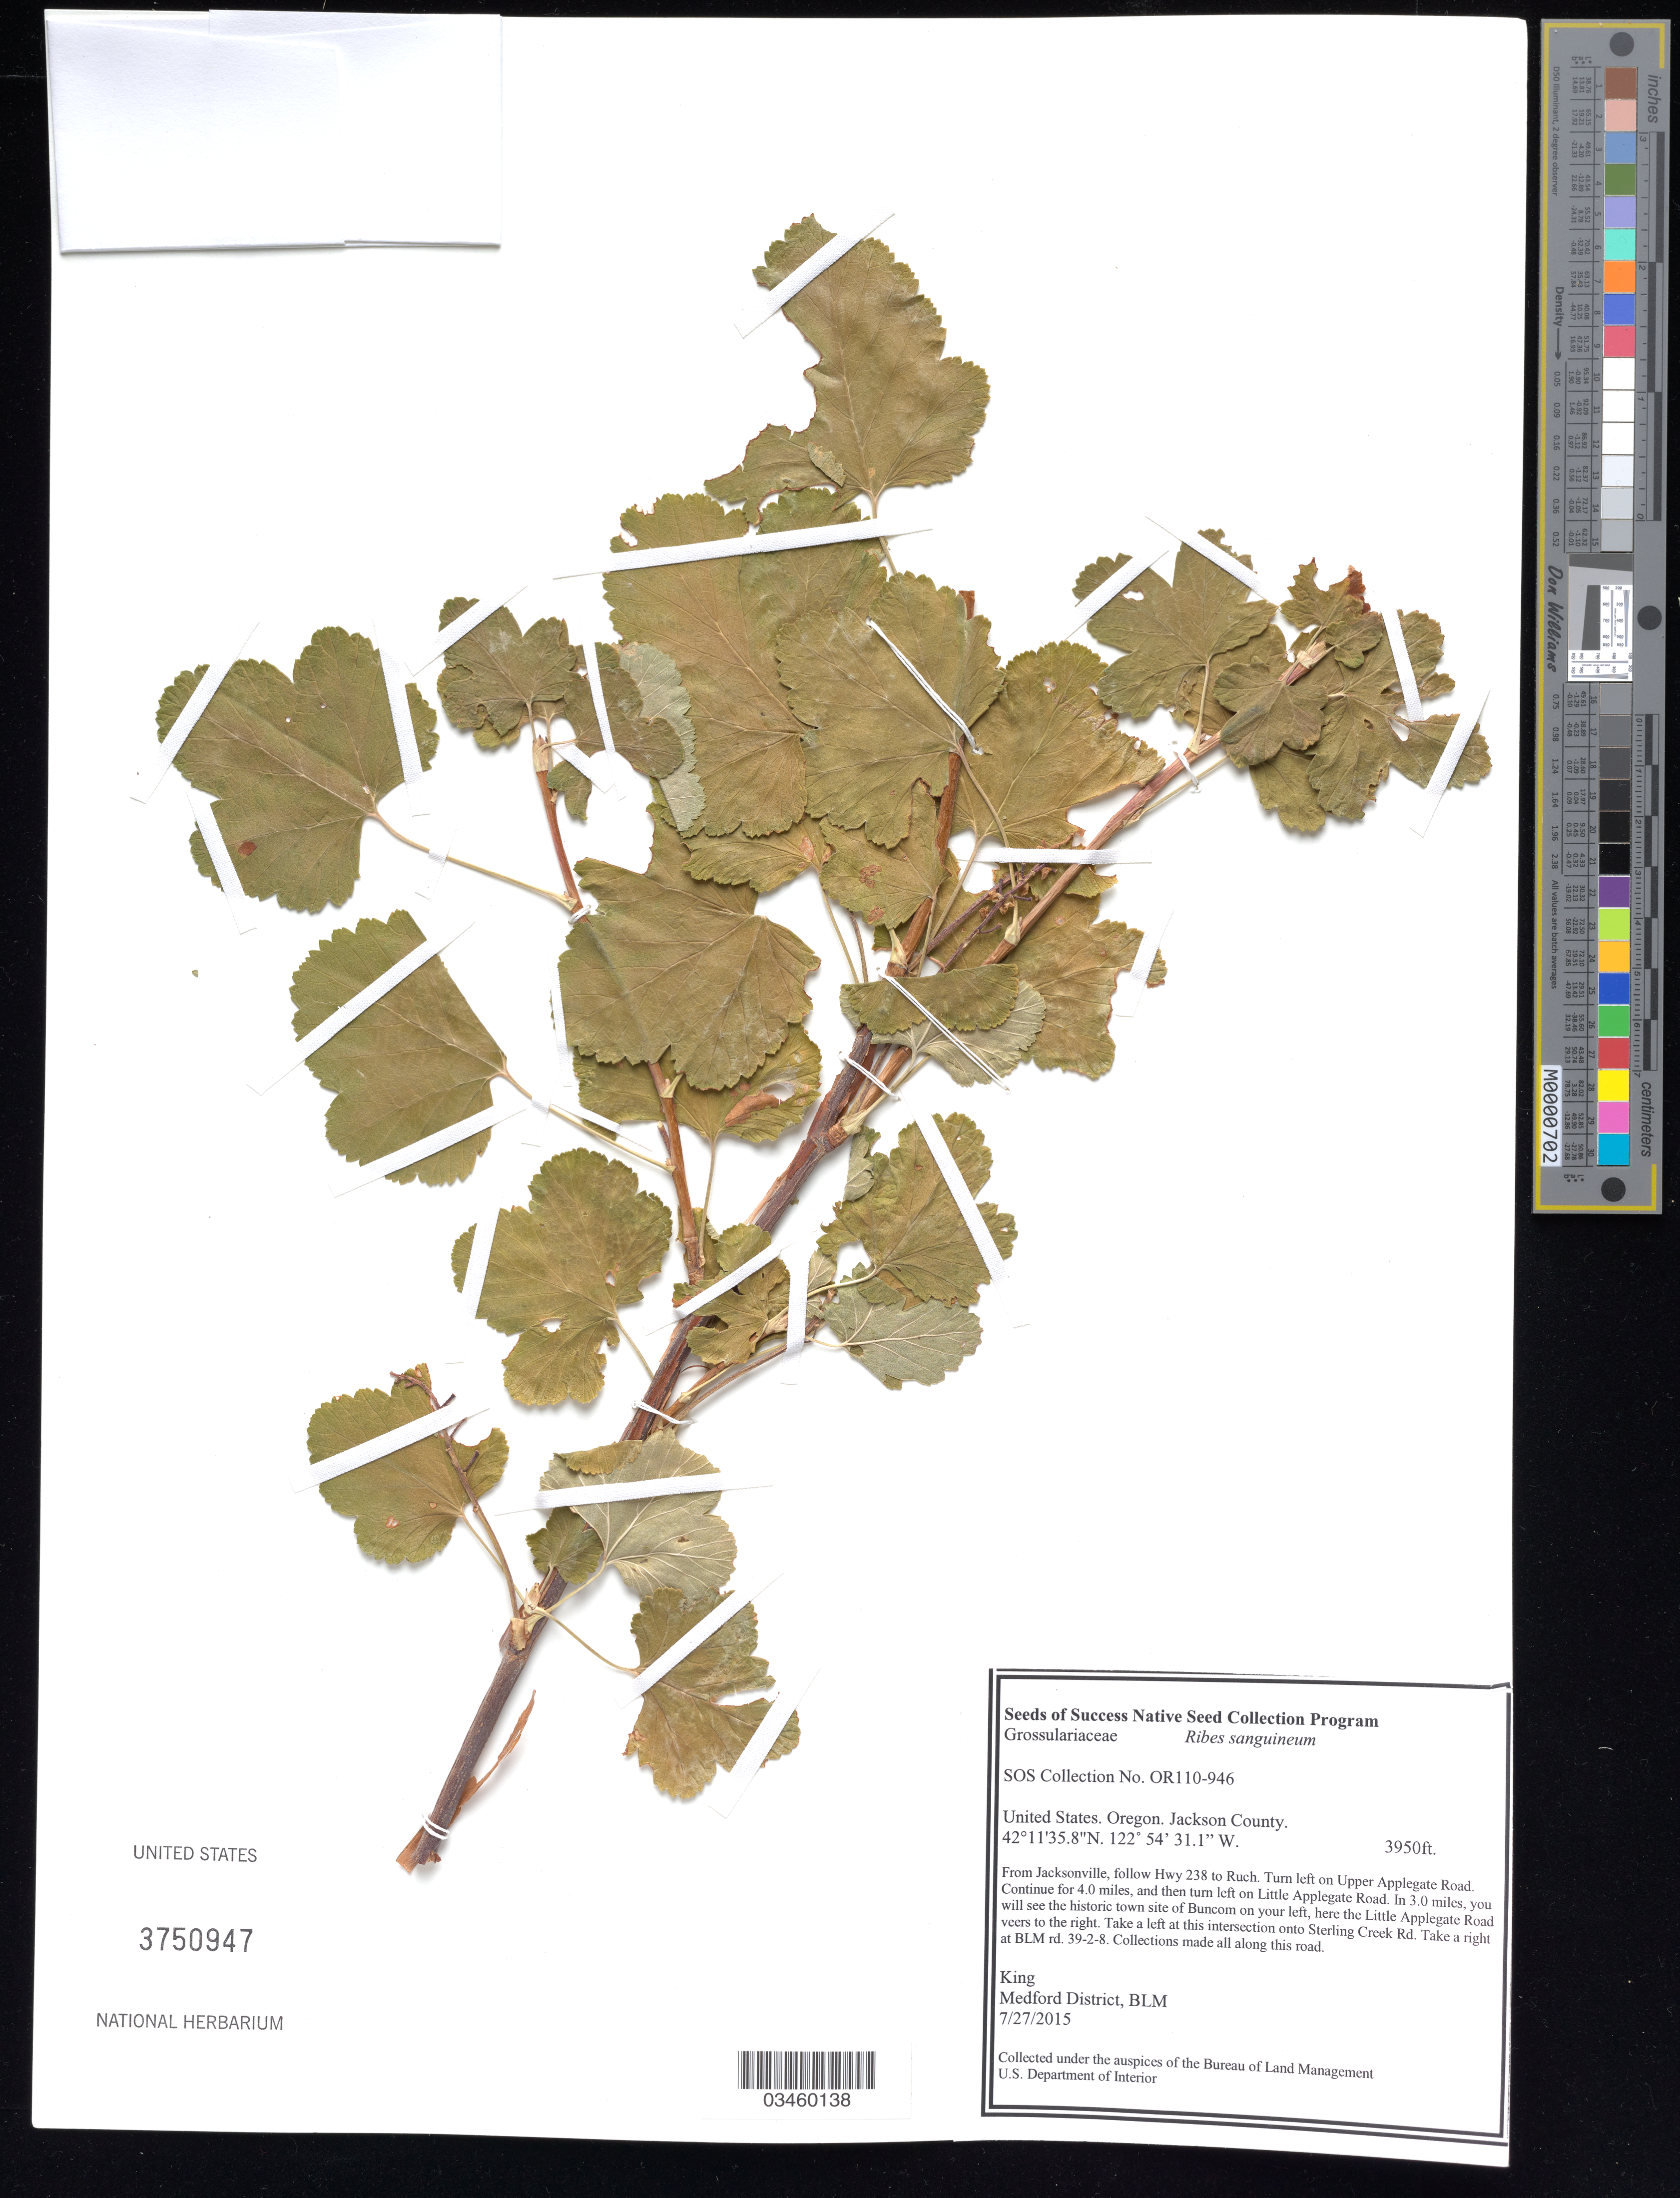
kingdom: Plantae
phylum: Tracheophyta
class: Magnoliopsida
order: Saxifragales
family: Grossulariaceae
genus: Ribes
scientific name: Ribes sanguineum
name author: Pursh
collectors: King, --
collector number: OR110-946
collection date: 2015-07-27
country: United States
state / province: Oregon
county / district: Jackson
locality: Along BLM rd. 39-2-8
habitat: Mixed woodlands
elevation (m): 1204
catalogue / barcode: US 3750947